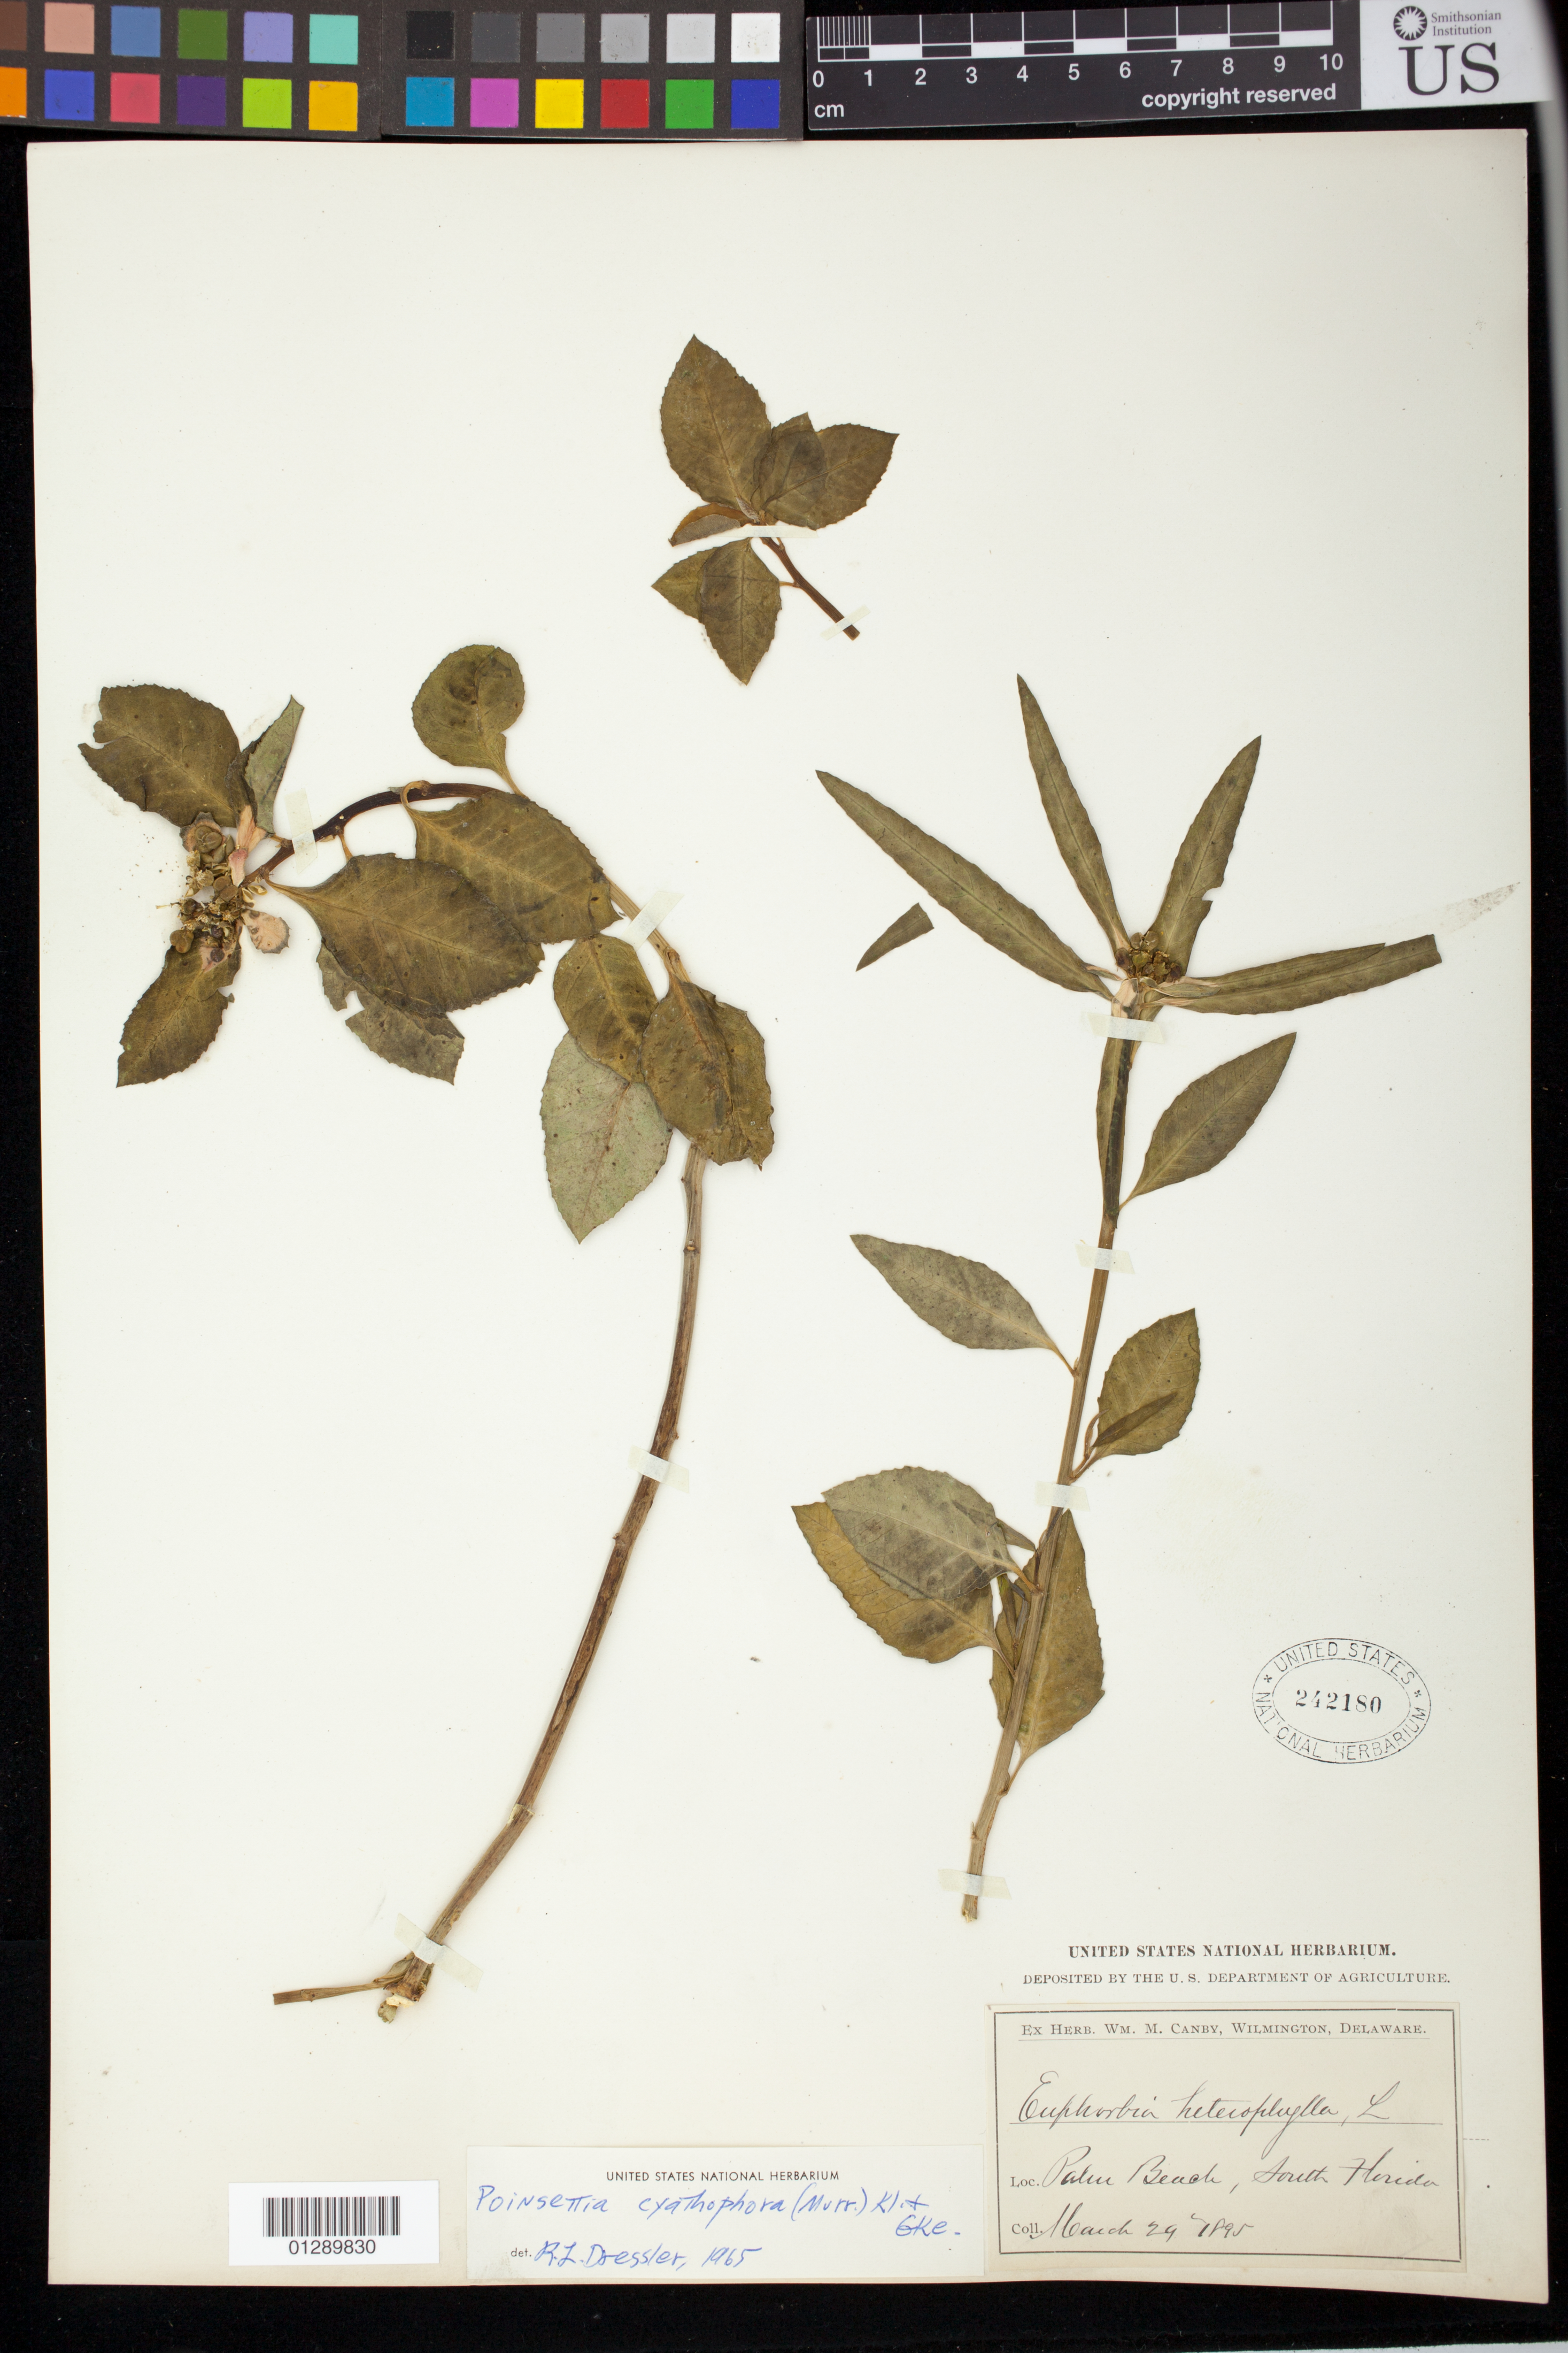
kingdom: Plantae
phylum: Tracheophyta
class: Magnoliopsida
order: Malpighiales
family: Euphorbiaceae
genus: Euphorbia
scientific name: Euphorbia heterophylla var. cyathophora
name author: (Murr.) Griseb.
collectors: W. M. Canby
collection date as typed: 29 Mar 1895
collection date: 1895-03-29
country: United States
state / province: Florida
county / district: Palm Beach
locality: Palm Beach.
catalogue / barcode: US 242180